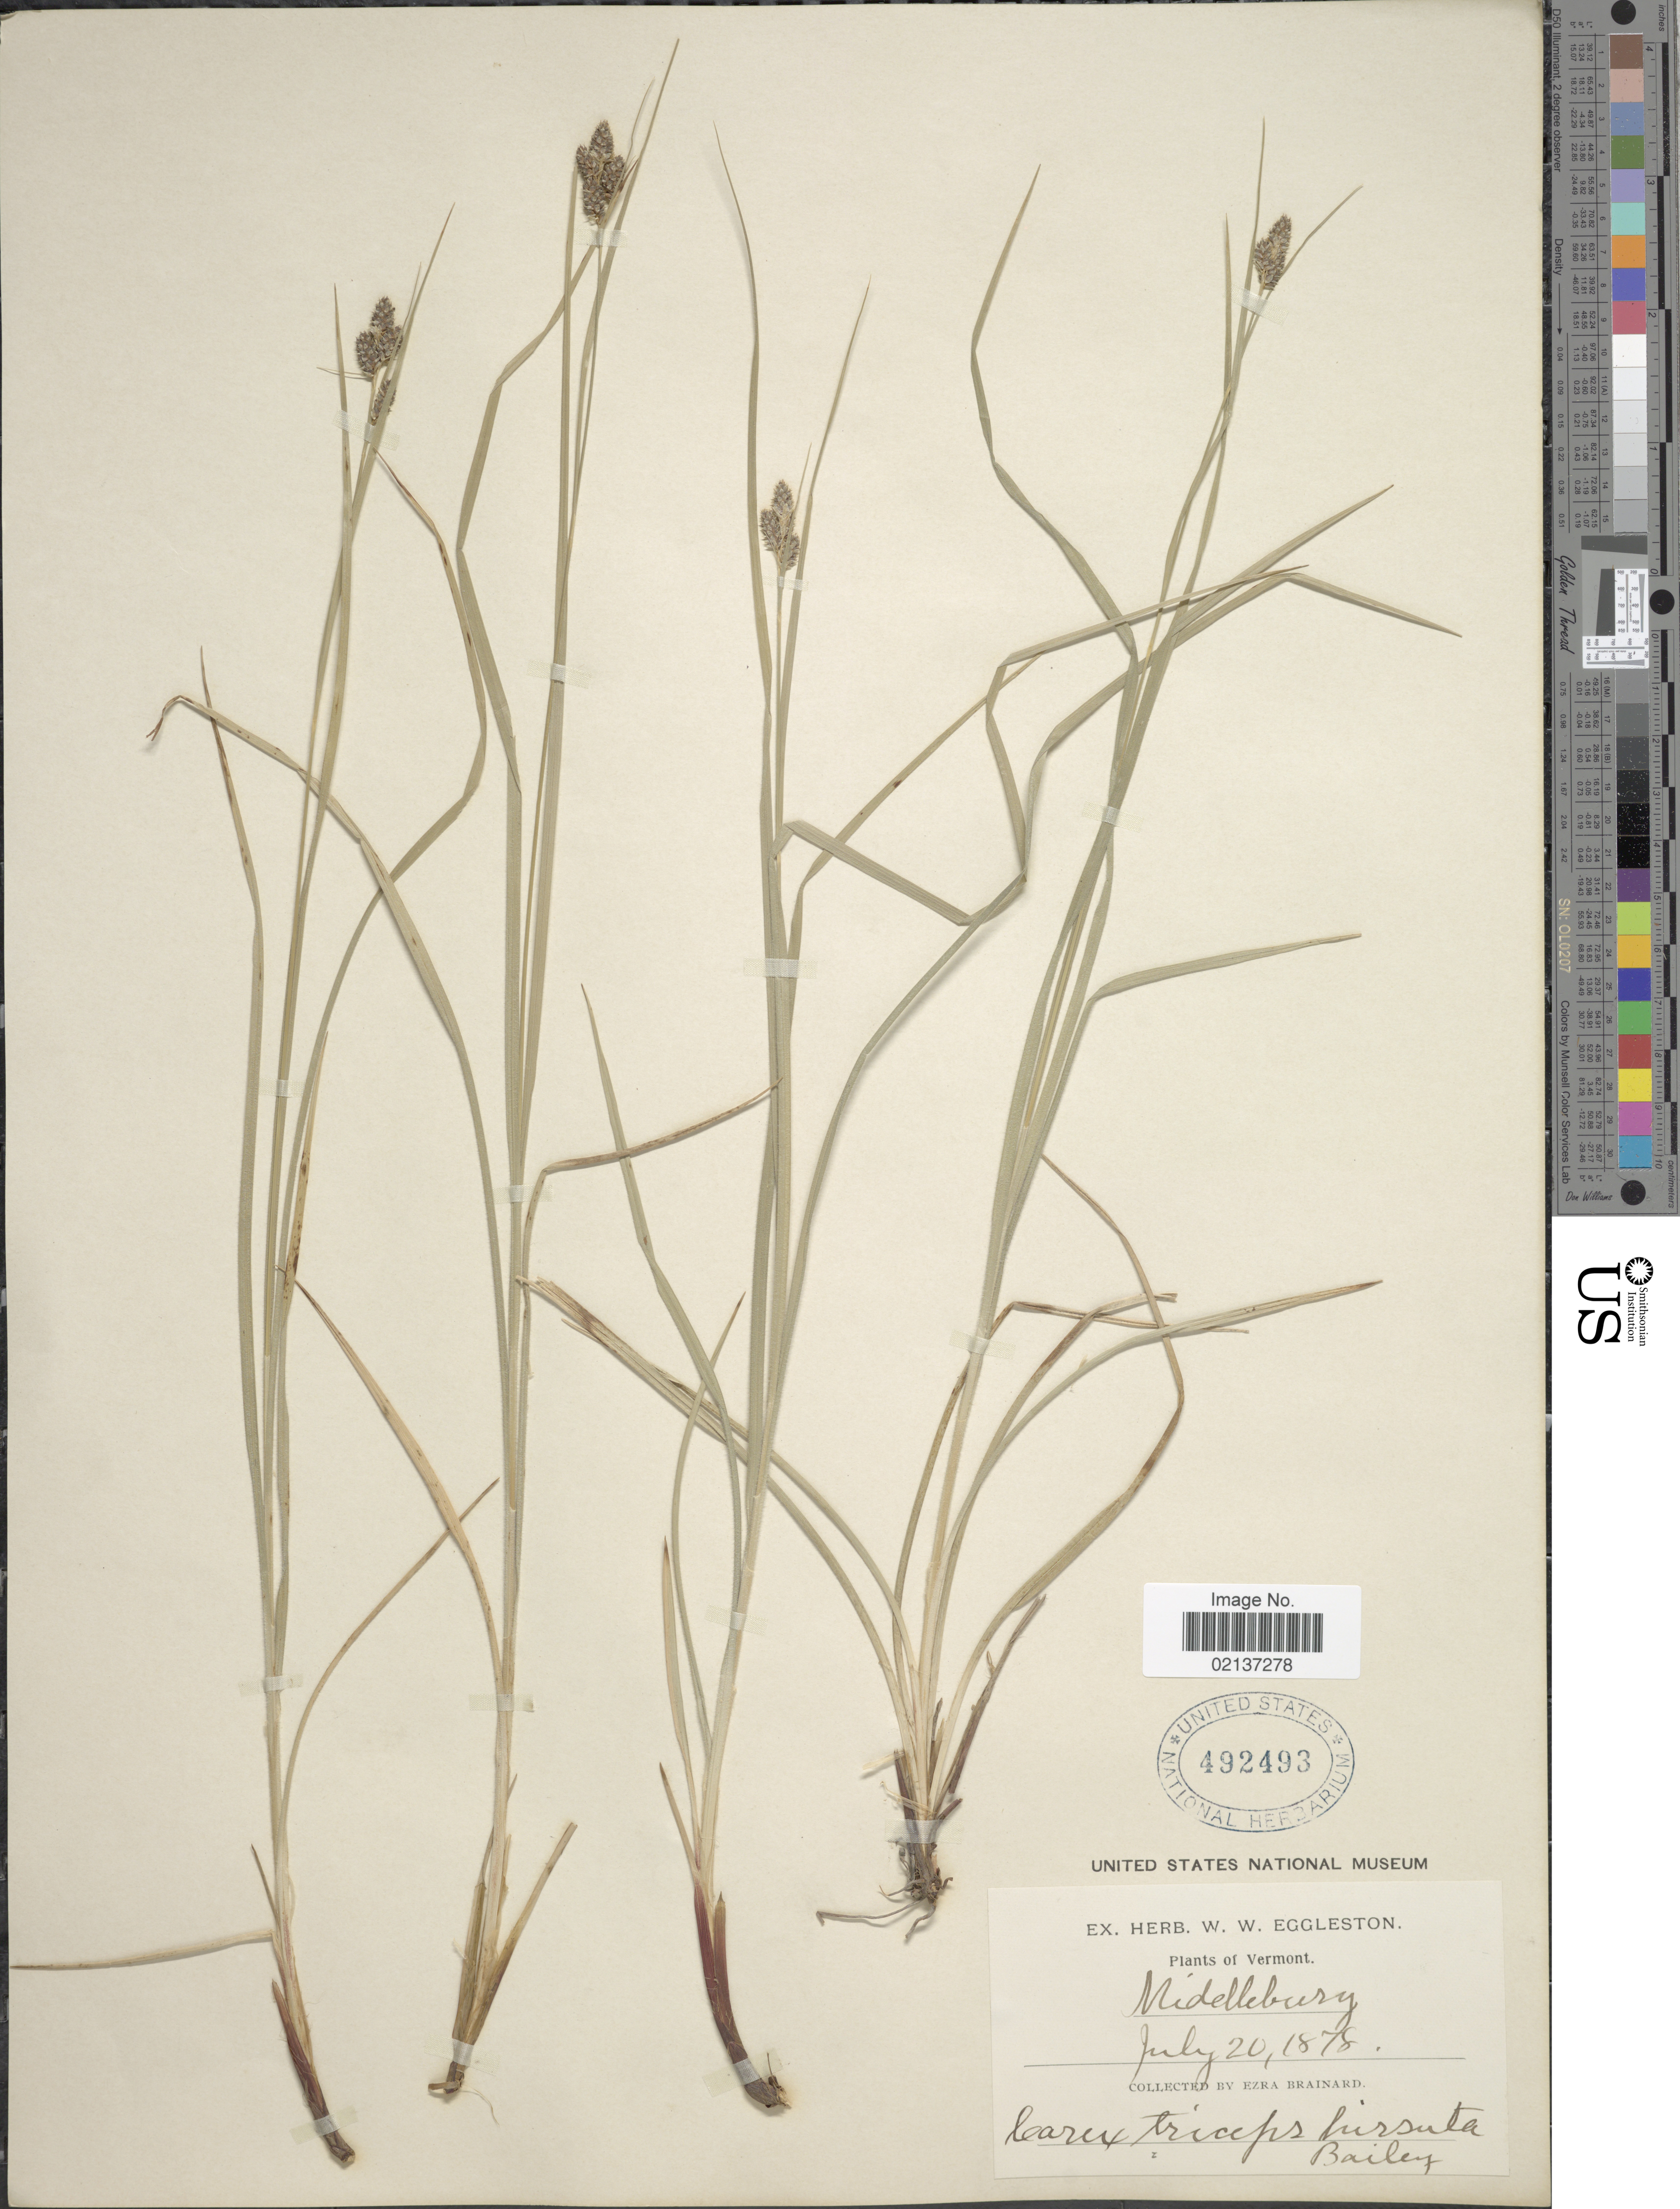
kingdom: Plantae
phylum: Tracheophyta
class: Liliopsida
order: Poales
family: Cyperaceae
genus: Carex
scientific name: Carex hirsutella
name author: Mack.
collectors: E. Brainerd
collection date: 1878-07-20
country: United States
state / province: Vermont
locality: Middlebury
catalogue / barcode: US 492493